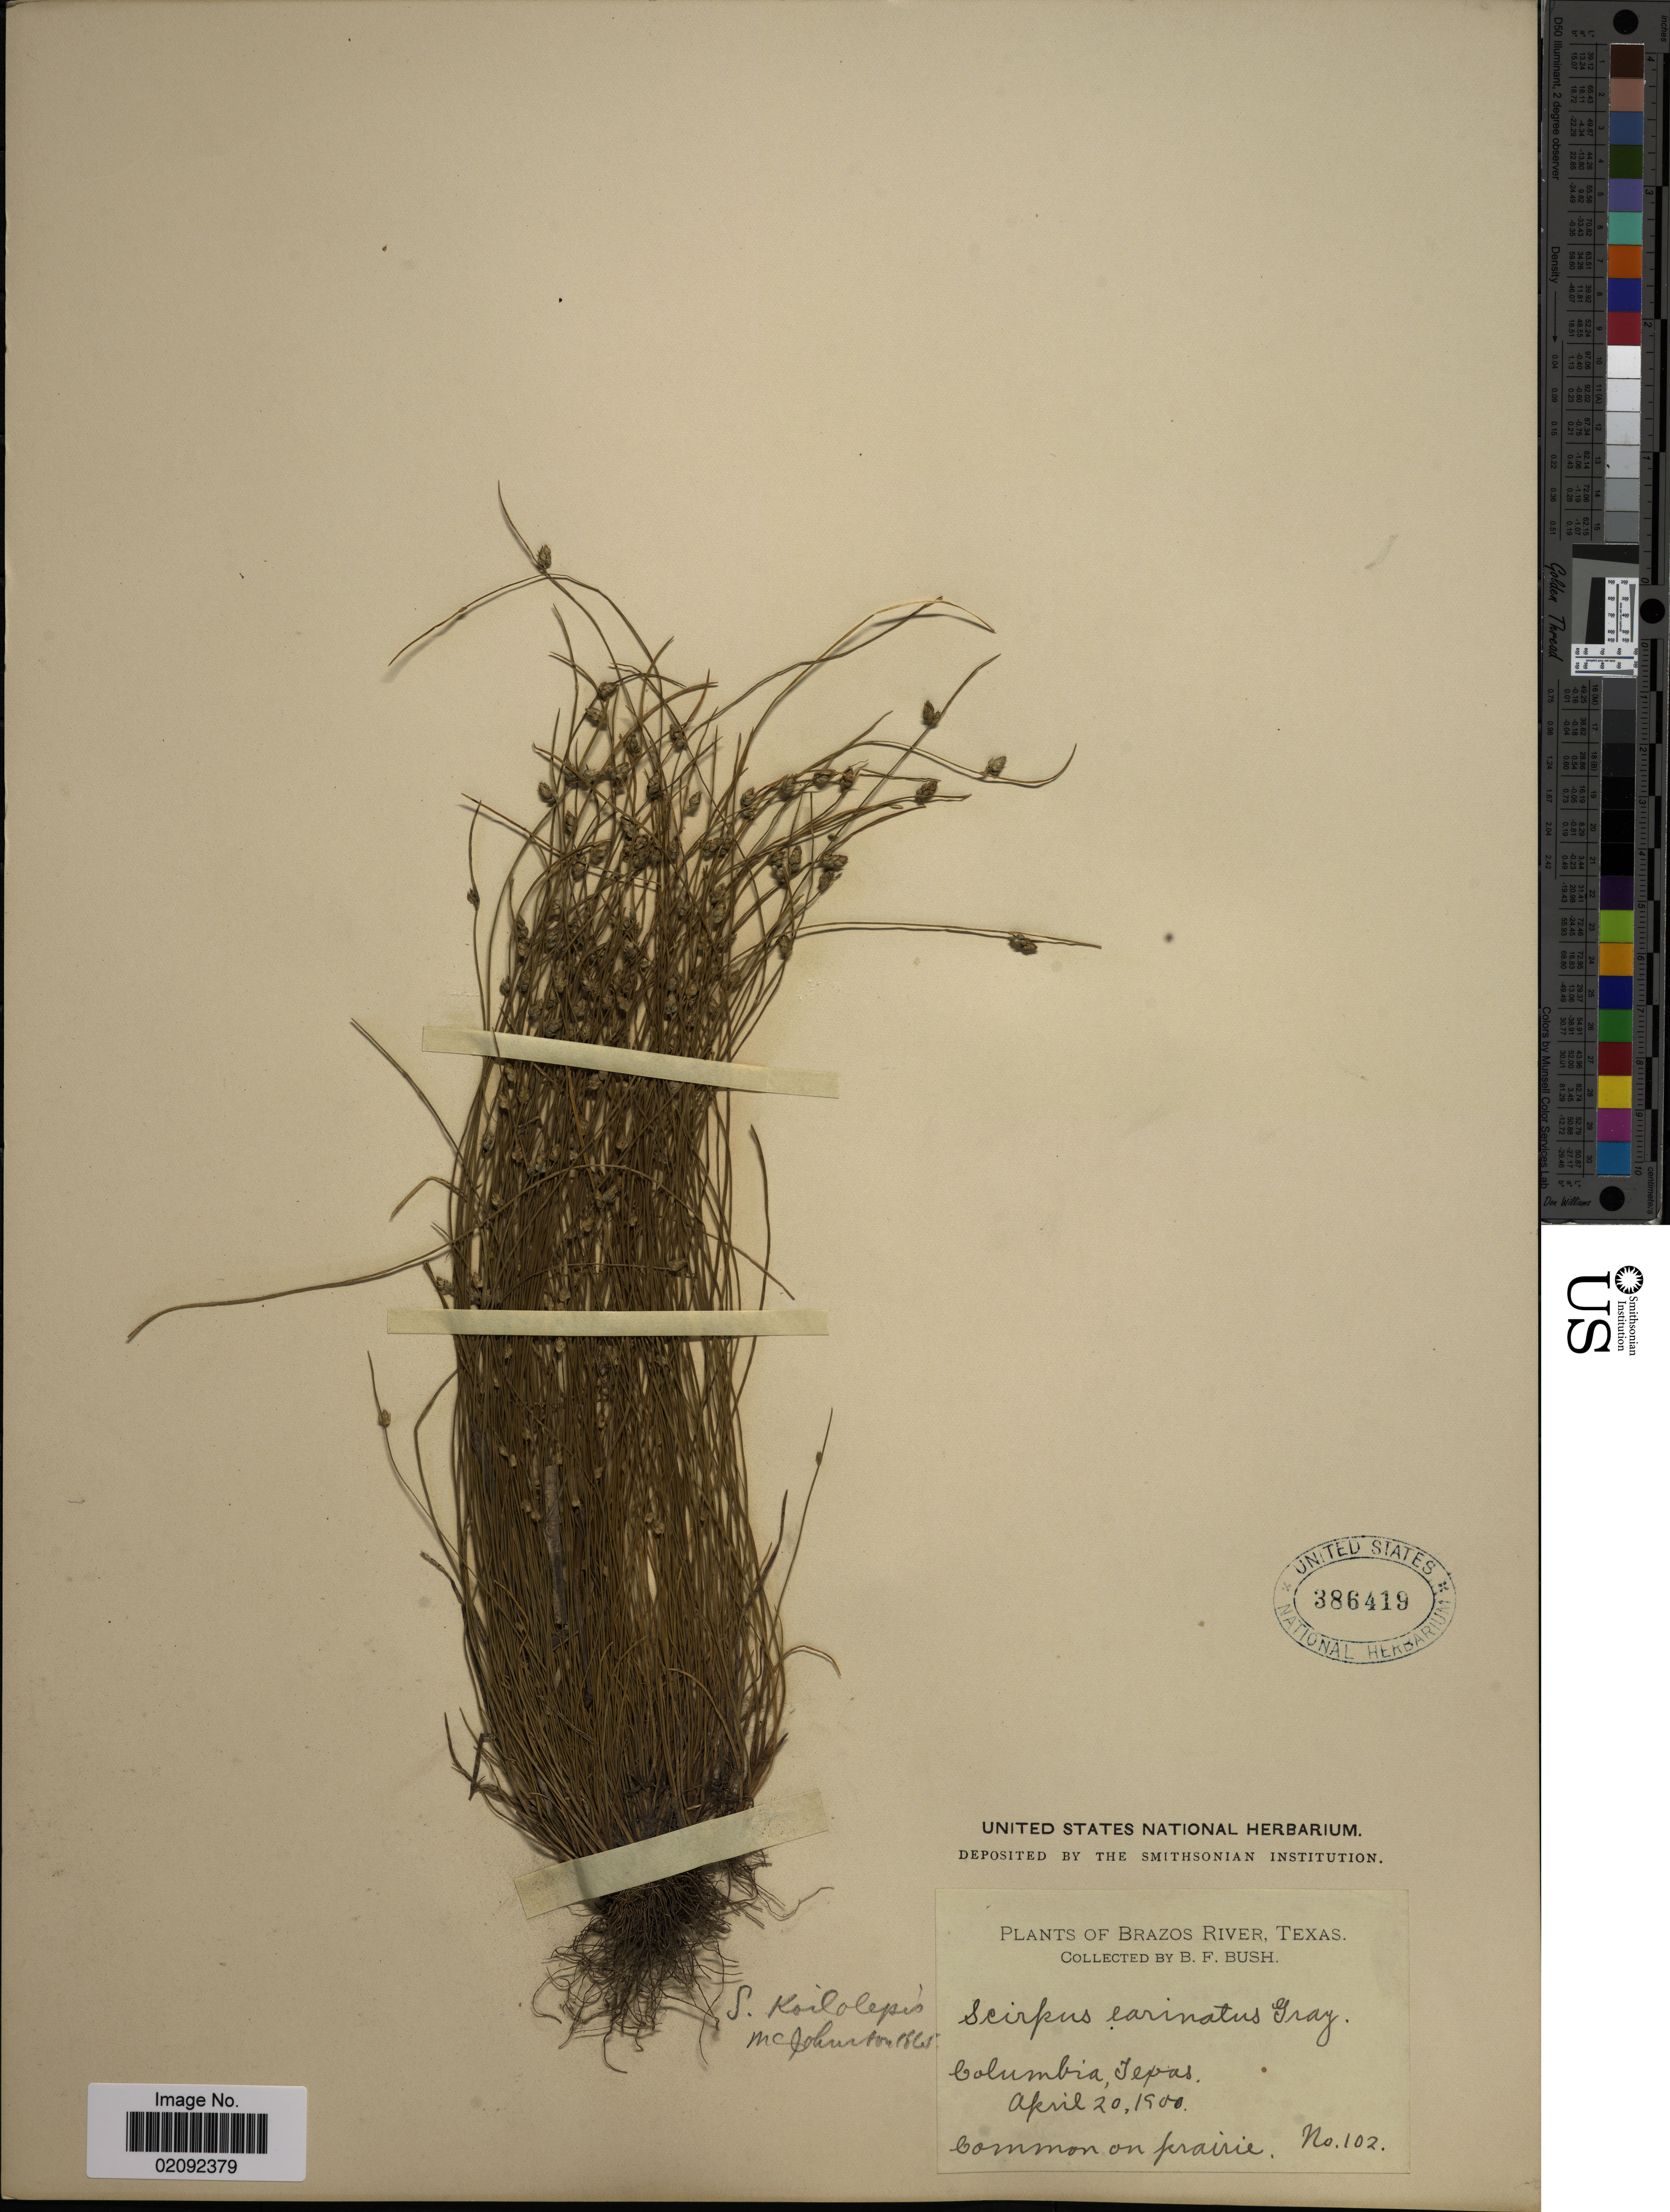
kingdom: Plantae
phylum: Tracheophyta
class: Liliopsida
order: Poales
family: Cyperaceae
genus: Isolepis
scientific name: Isolepis carinata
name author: Hook. & Arn. ex Torr.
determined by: Strong, M. T., (US), Smithsonian Institution - National Museum of Natural History (UNITED STATES)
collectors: B. F. Bush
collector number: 102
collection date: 1900-04-20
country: United States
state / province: Texas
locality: Brazos River, Columbia, Common on prairie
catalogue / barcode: US 386419